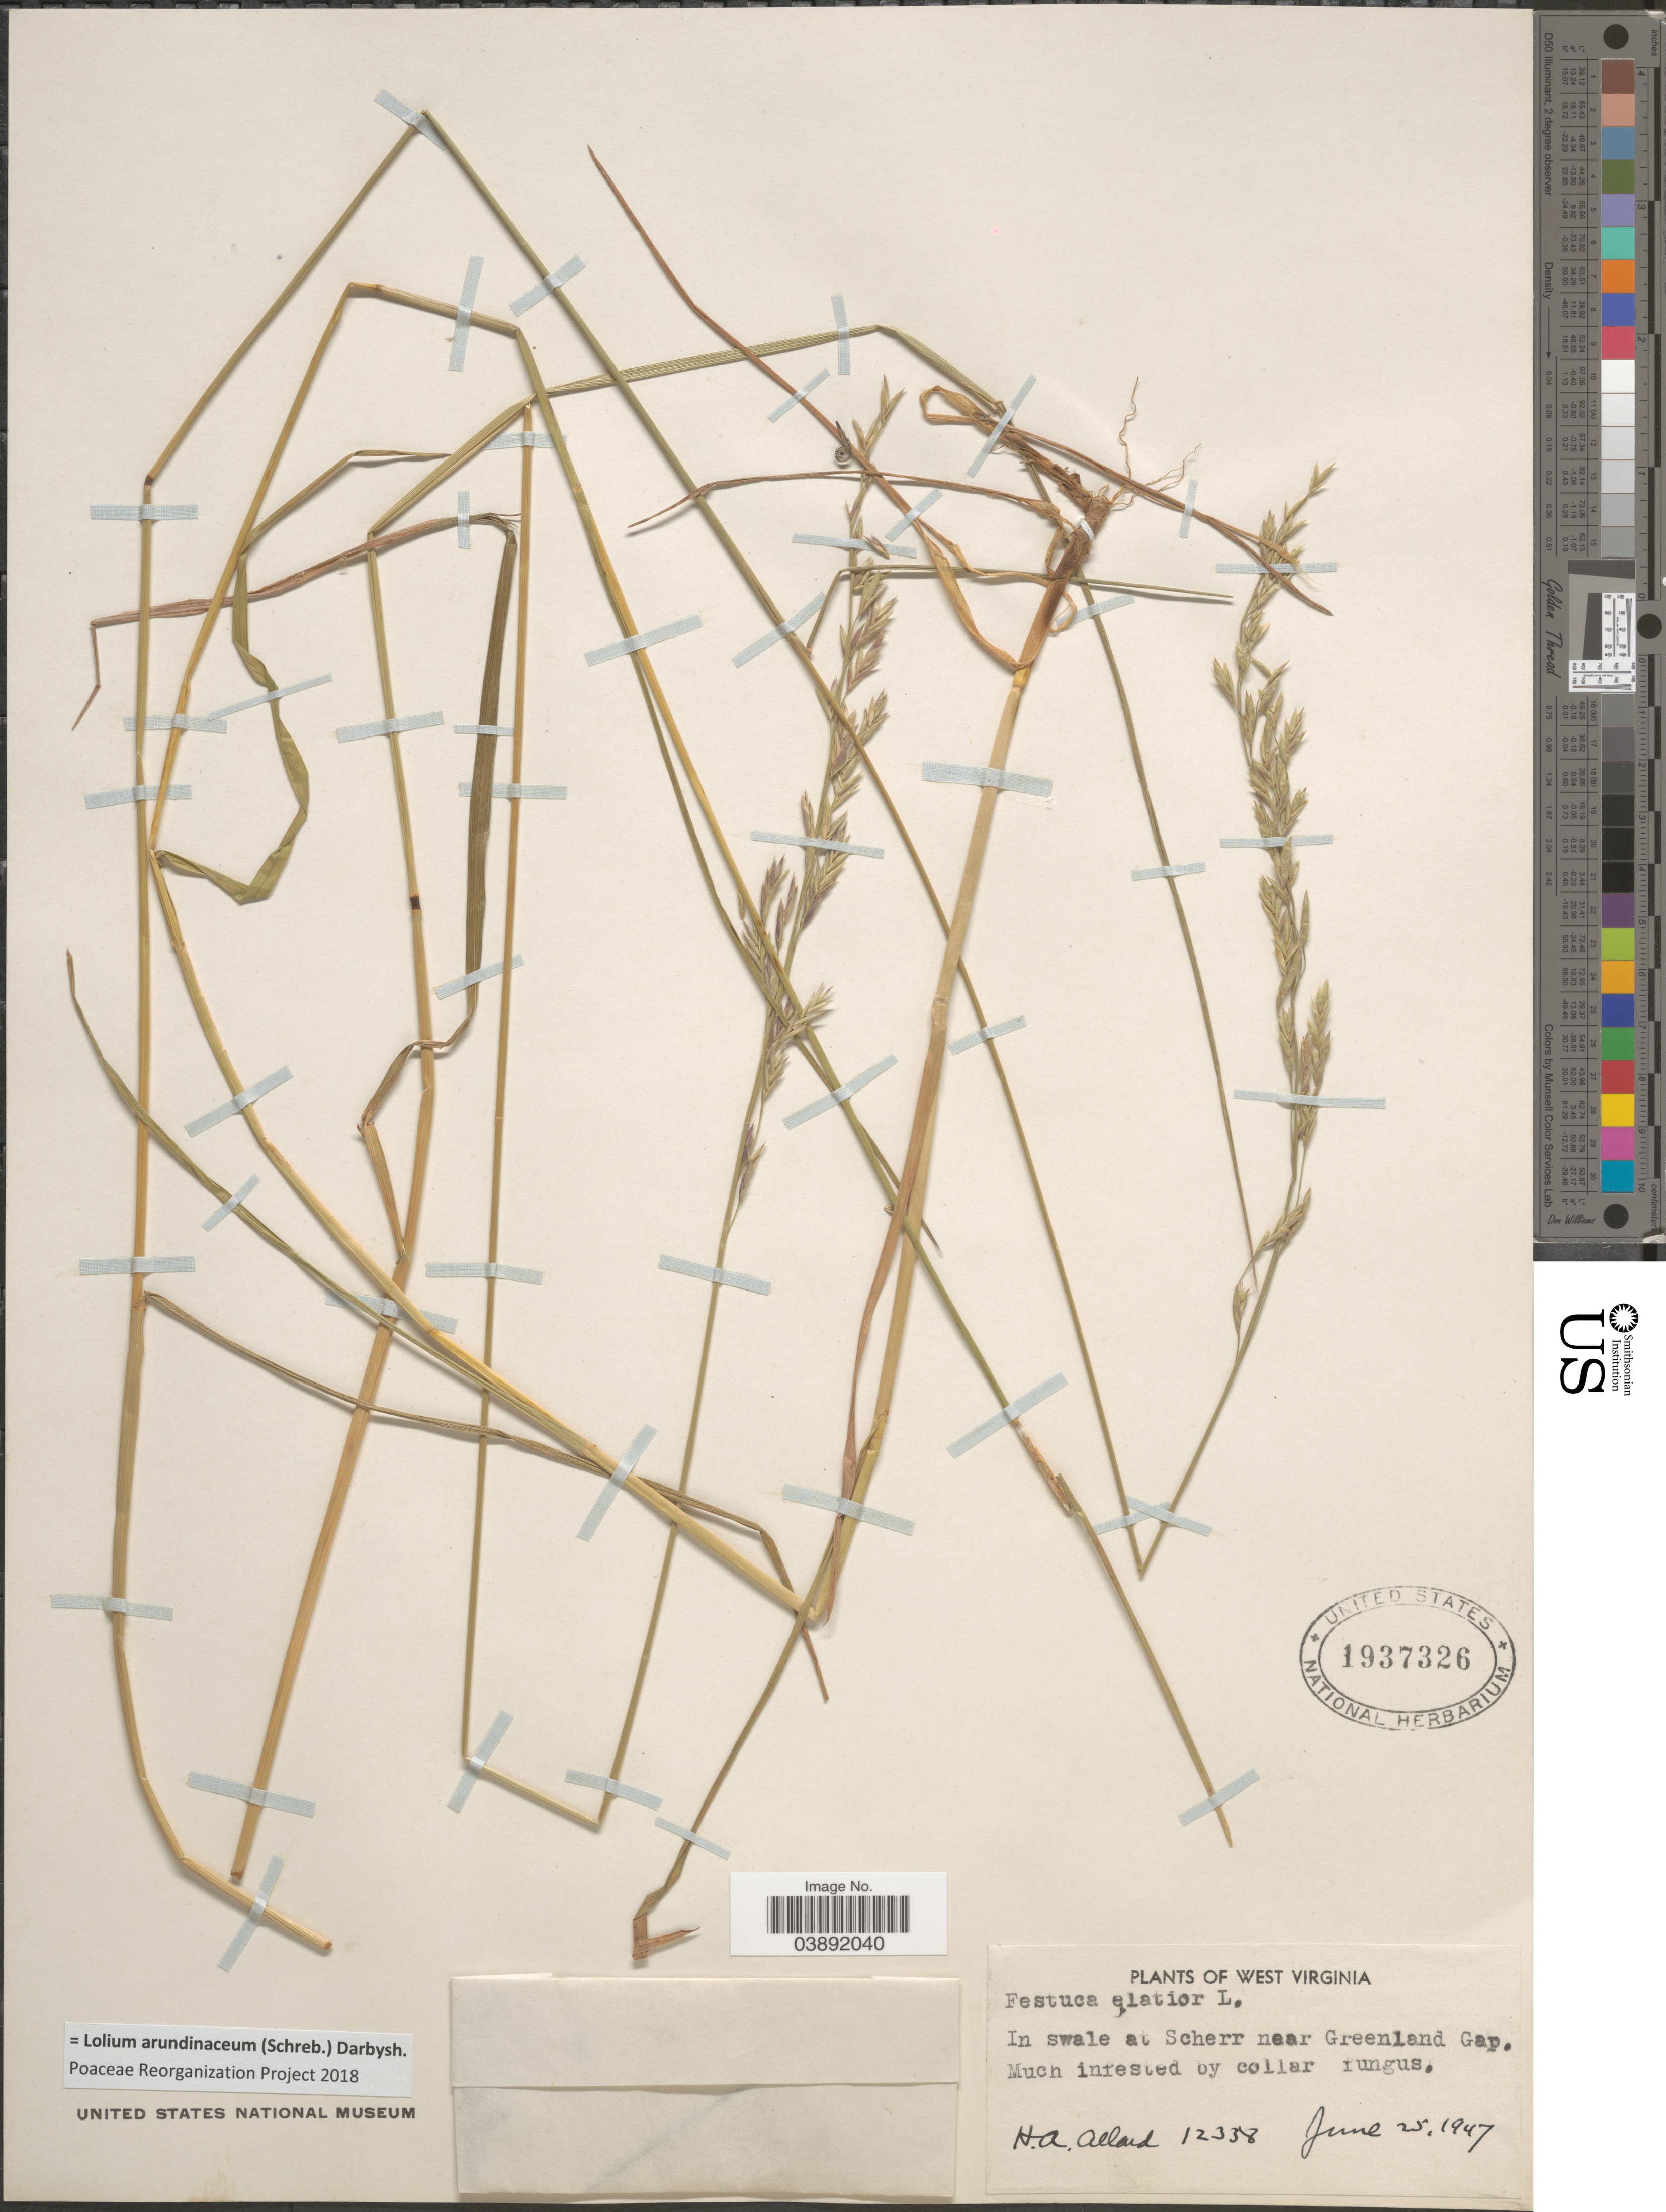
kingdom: Plantae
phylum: Tracheophyta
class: Liliopsida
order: Poales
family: Poaceae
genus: Lolium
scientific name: Lolium arundinaceum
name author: (Schreb.) Darbysh.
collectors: H. A. Allard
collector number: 12338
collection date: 1947-06-25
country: United States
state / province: West Virginia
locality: In swale at Scherr near Greenland Gap.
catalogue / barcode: US 1937326